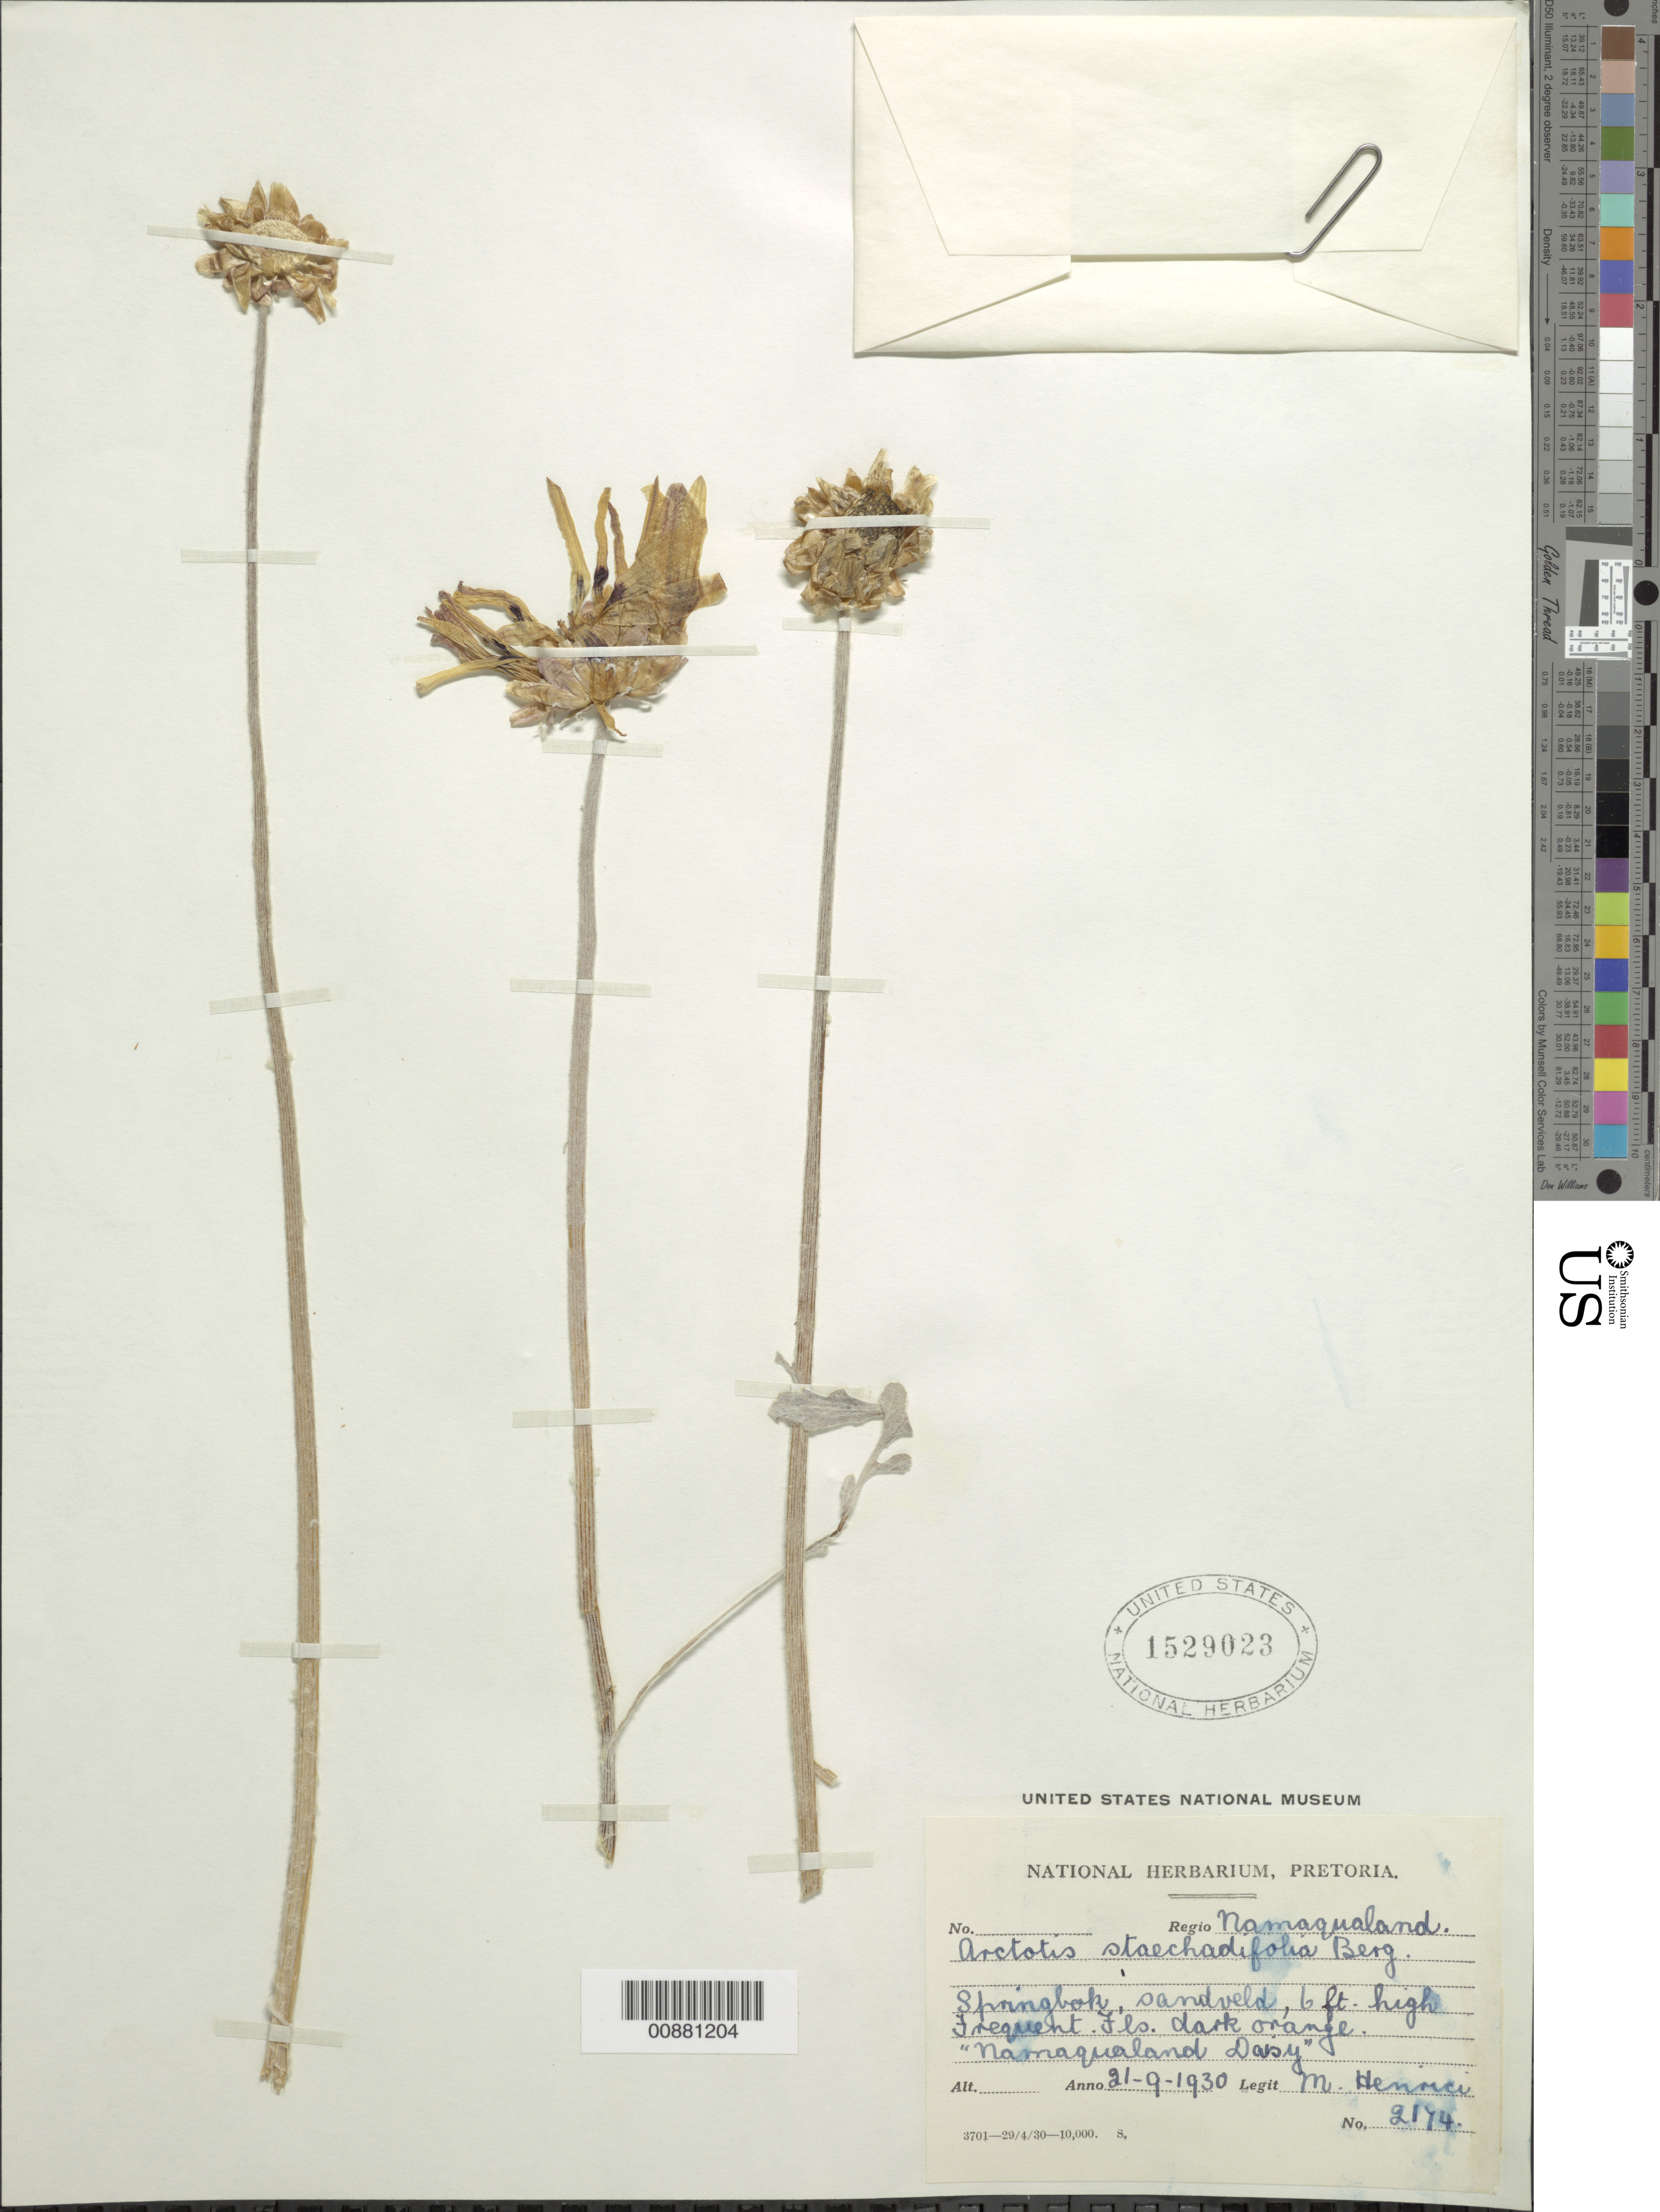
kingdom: Plantae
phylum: Tracheophyta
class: Magnoliopsida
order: Asterales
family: Asteraceae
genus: Arctotis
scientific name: Arctotis stoechadifolia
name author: P.J. Bergius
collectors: M. Henrici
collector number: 2174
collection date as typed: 21 September 1930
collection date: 1930-09-21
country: South Africa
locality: Namaqualand; Springbok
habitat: Sandveld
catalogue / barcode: US 1529023